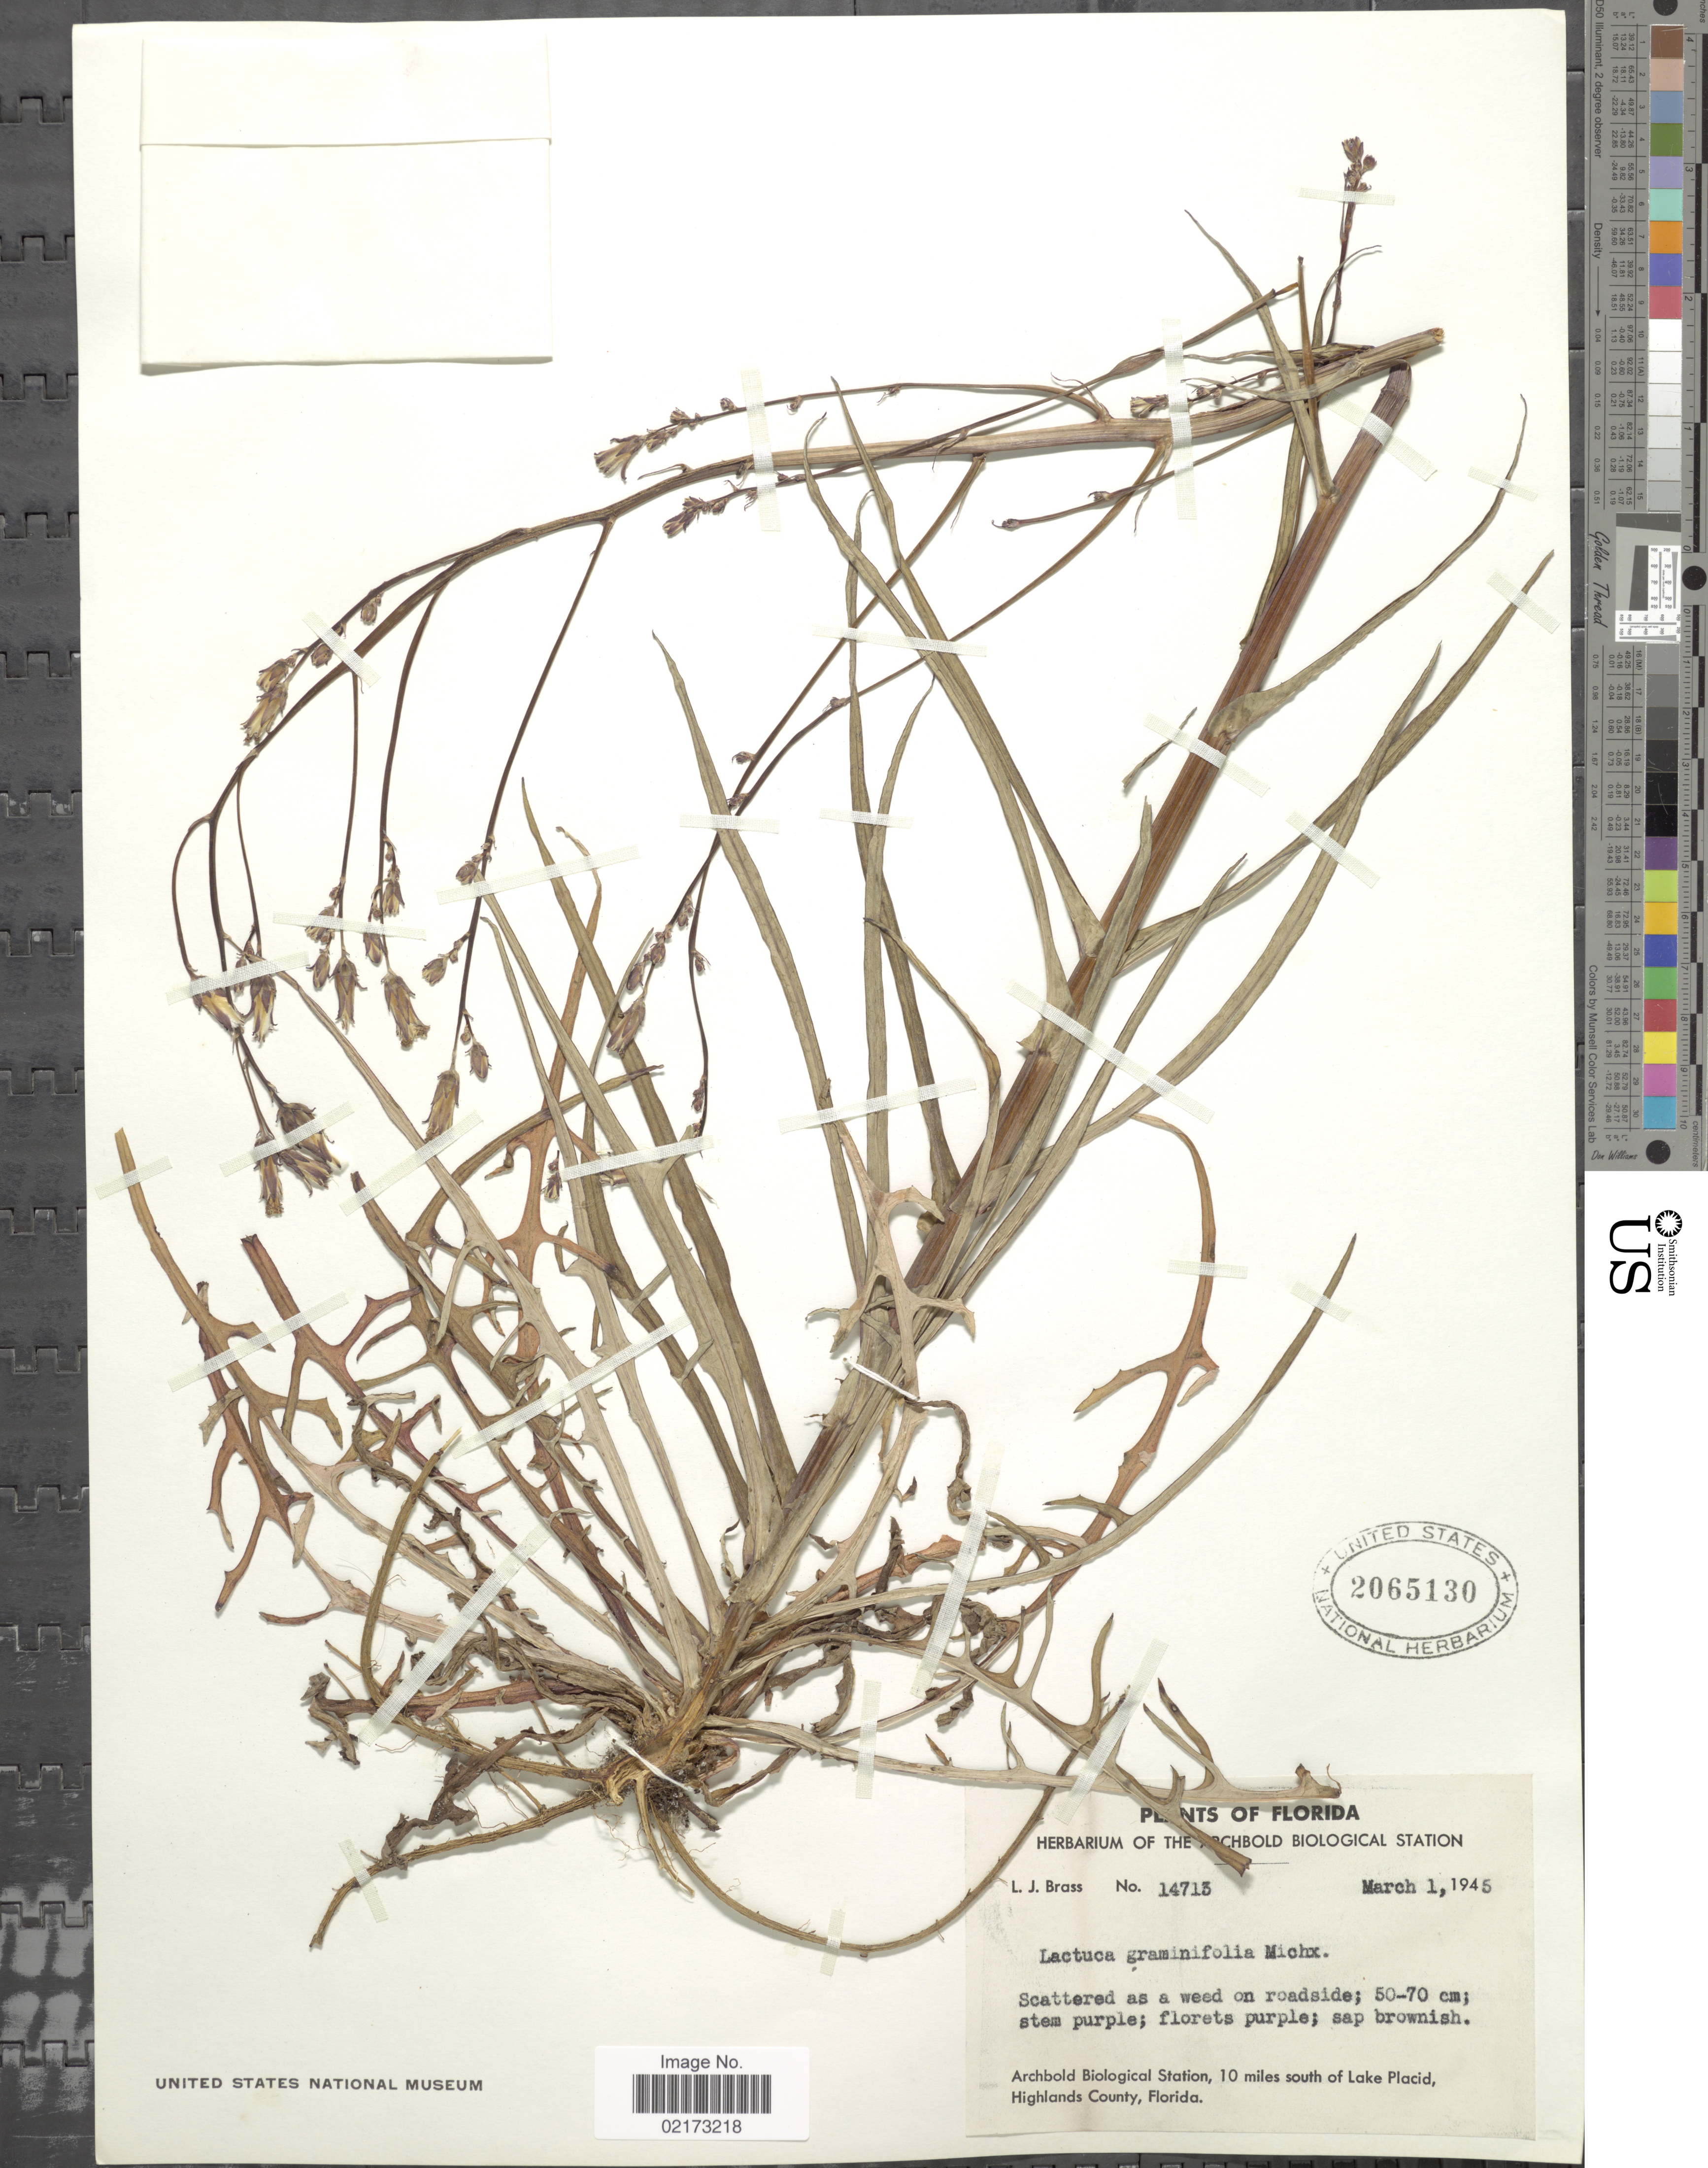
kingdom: Plantae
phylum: Tracheophyta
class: Magnoliopsida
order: Asterales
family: Asteraceae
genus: Lactuca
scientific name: Lactuca graminifolia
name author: Michx.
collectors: L. J. Brass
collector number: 14713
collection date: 1945-03-01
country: United States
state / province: Florida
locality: Archbold Biological Station, 10 miles south of Lake Placid, Highlands County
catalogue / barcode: US 2065130